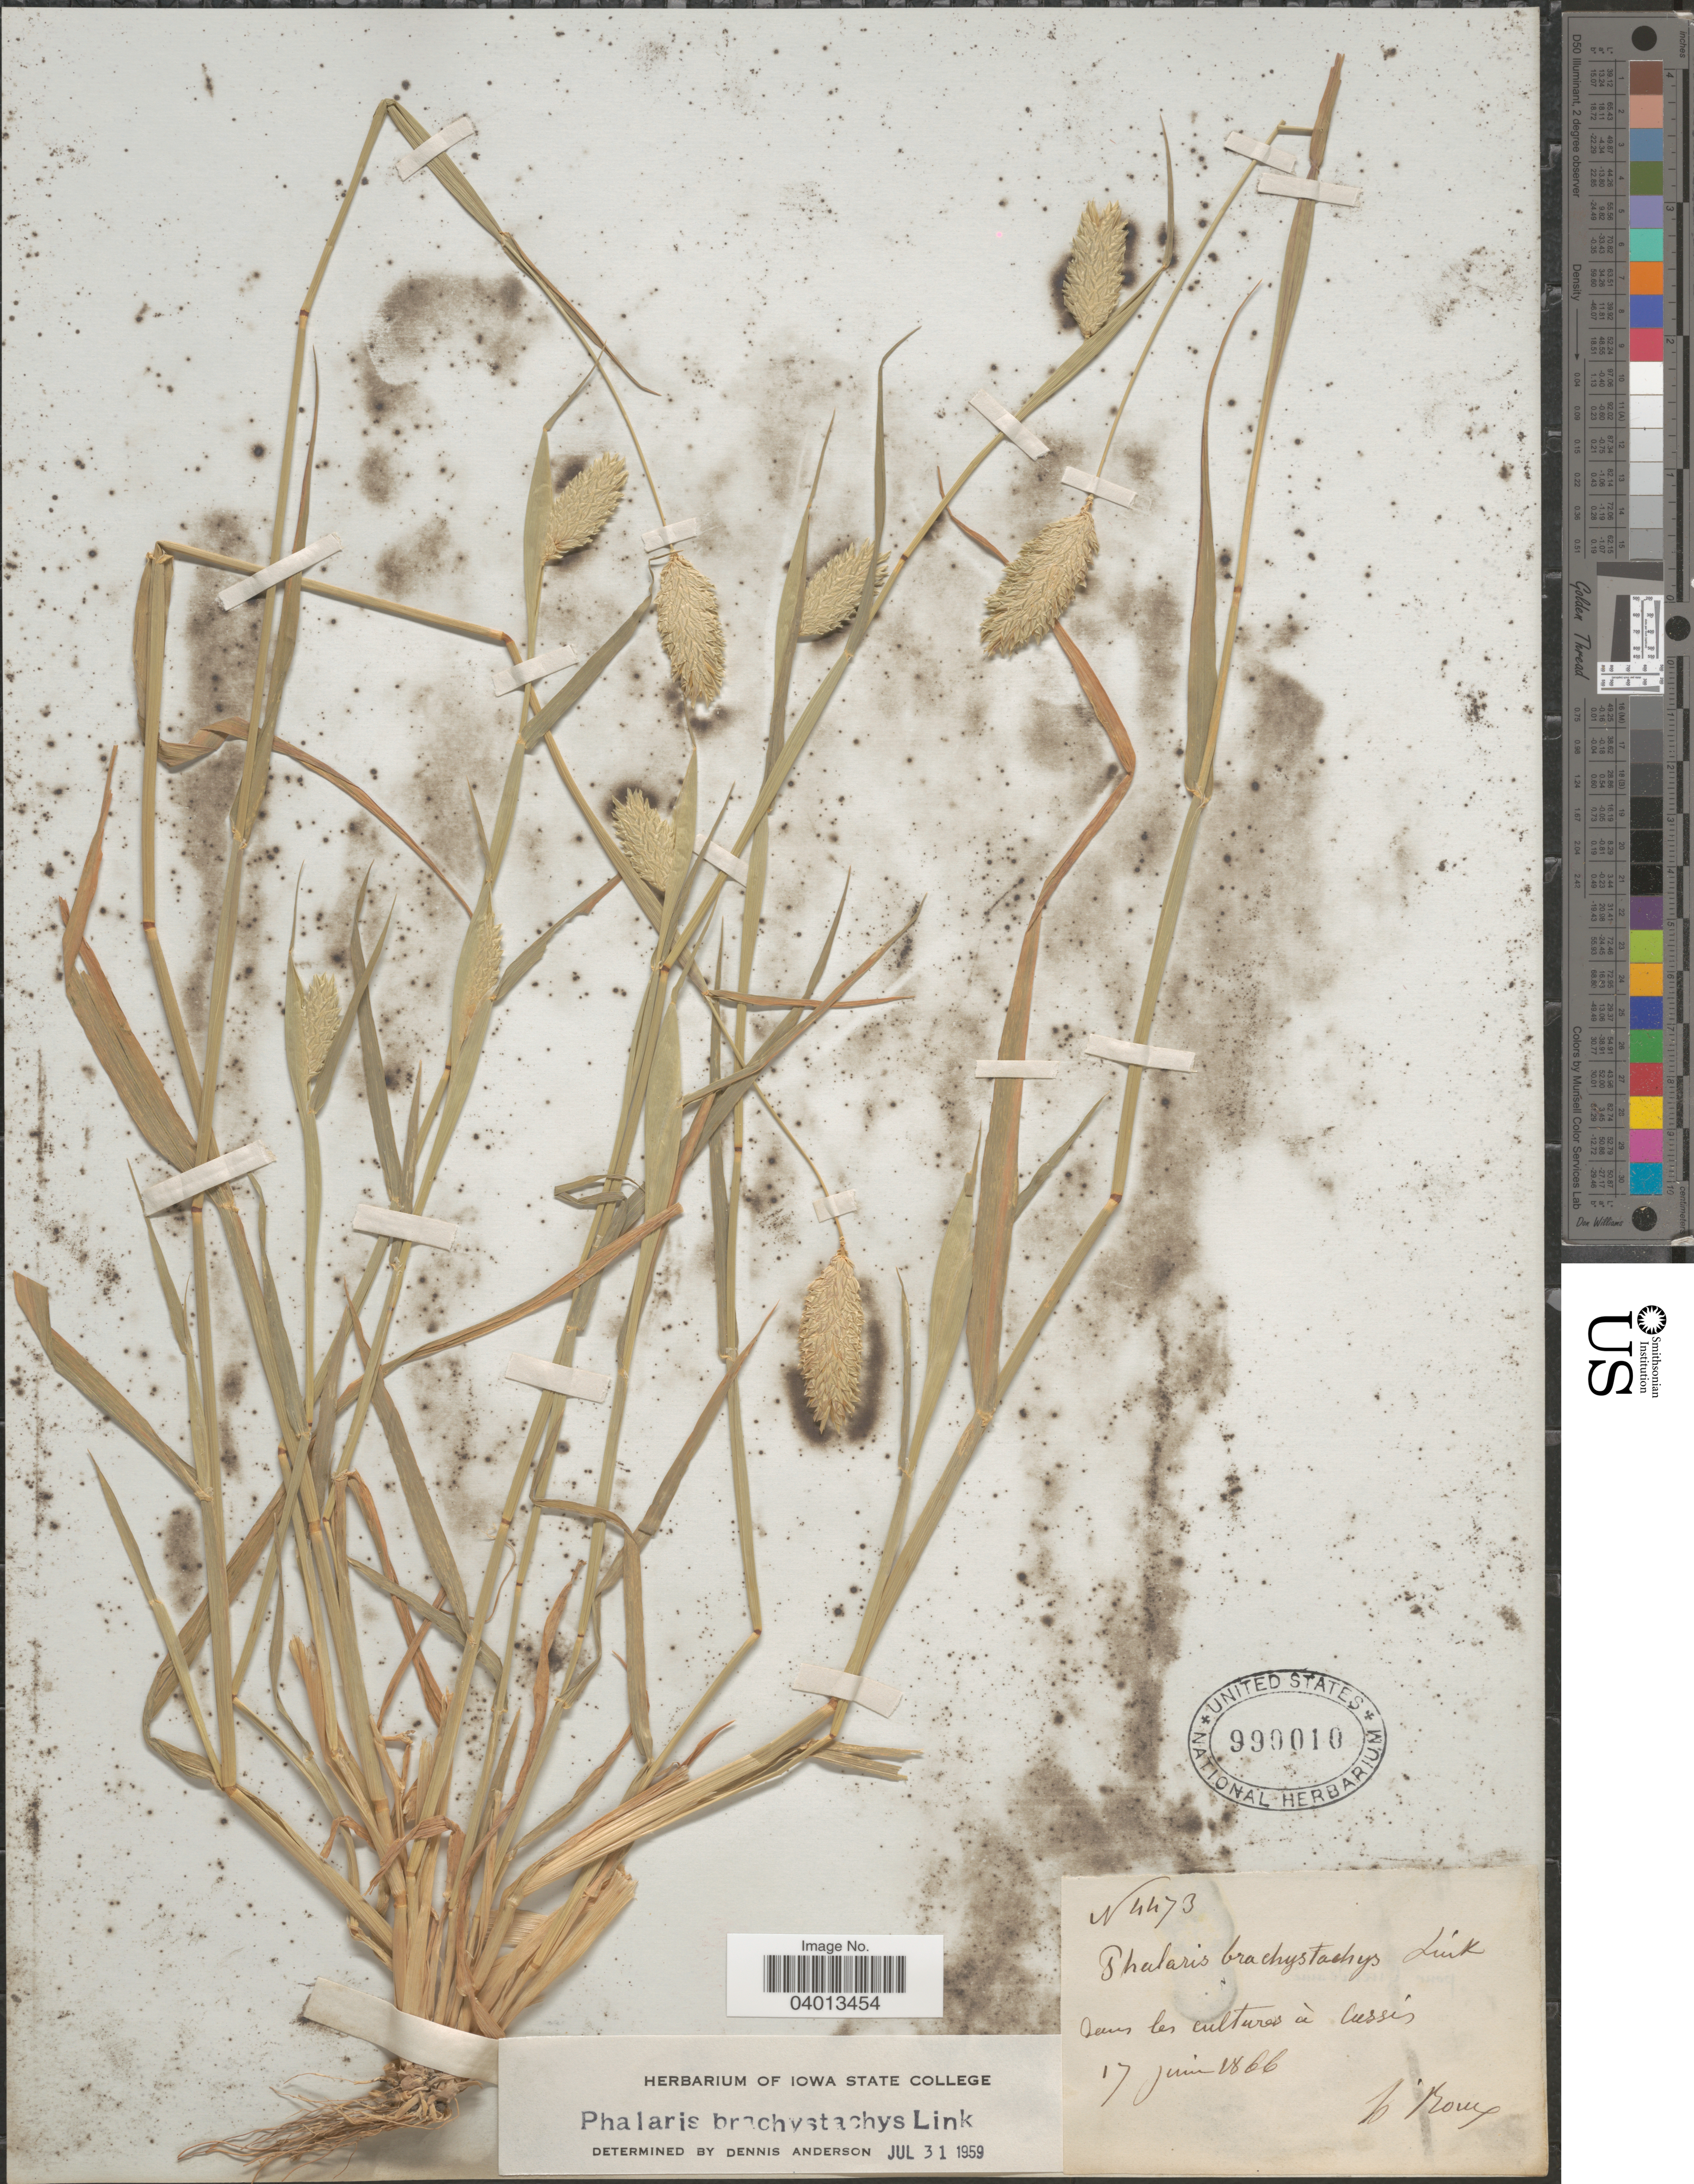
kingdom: Plantae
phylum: Tracheophyta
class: Liliopsida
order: Poales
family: Poaceae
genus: Phalaris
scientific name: Phalaris brachystachys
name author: Link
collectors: Roux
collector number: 4473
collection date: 1866-06-17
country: France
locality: Dans les culturas á Cassis.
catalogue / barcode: US 990010